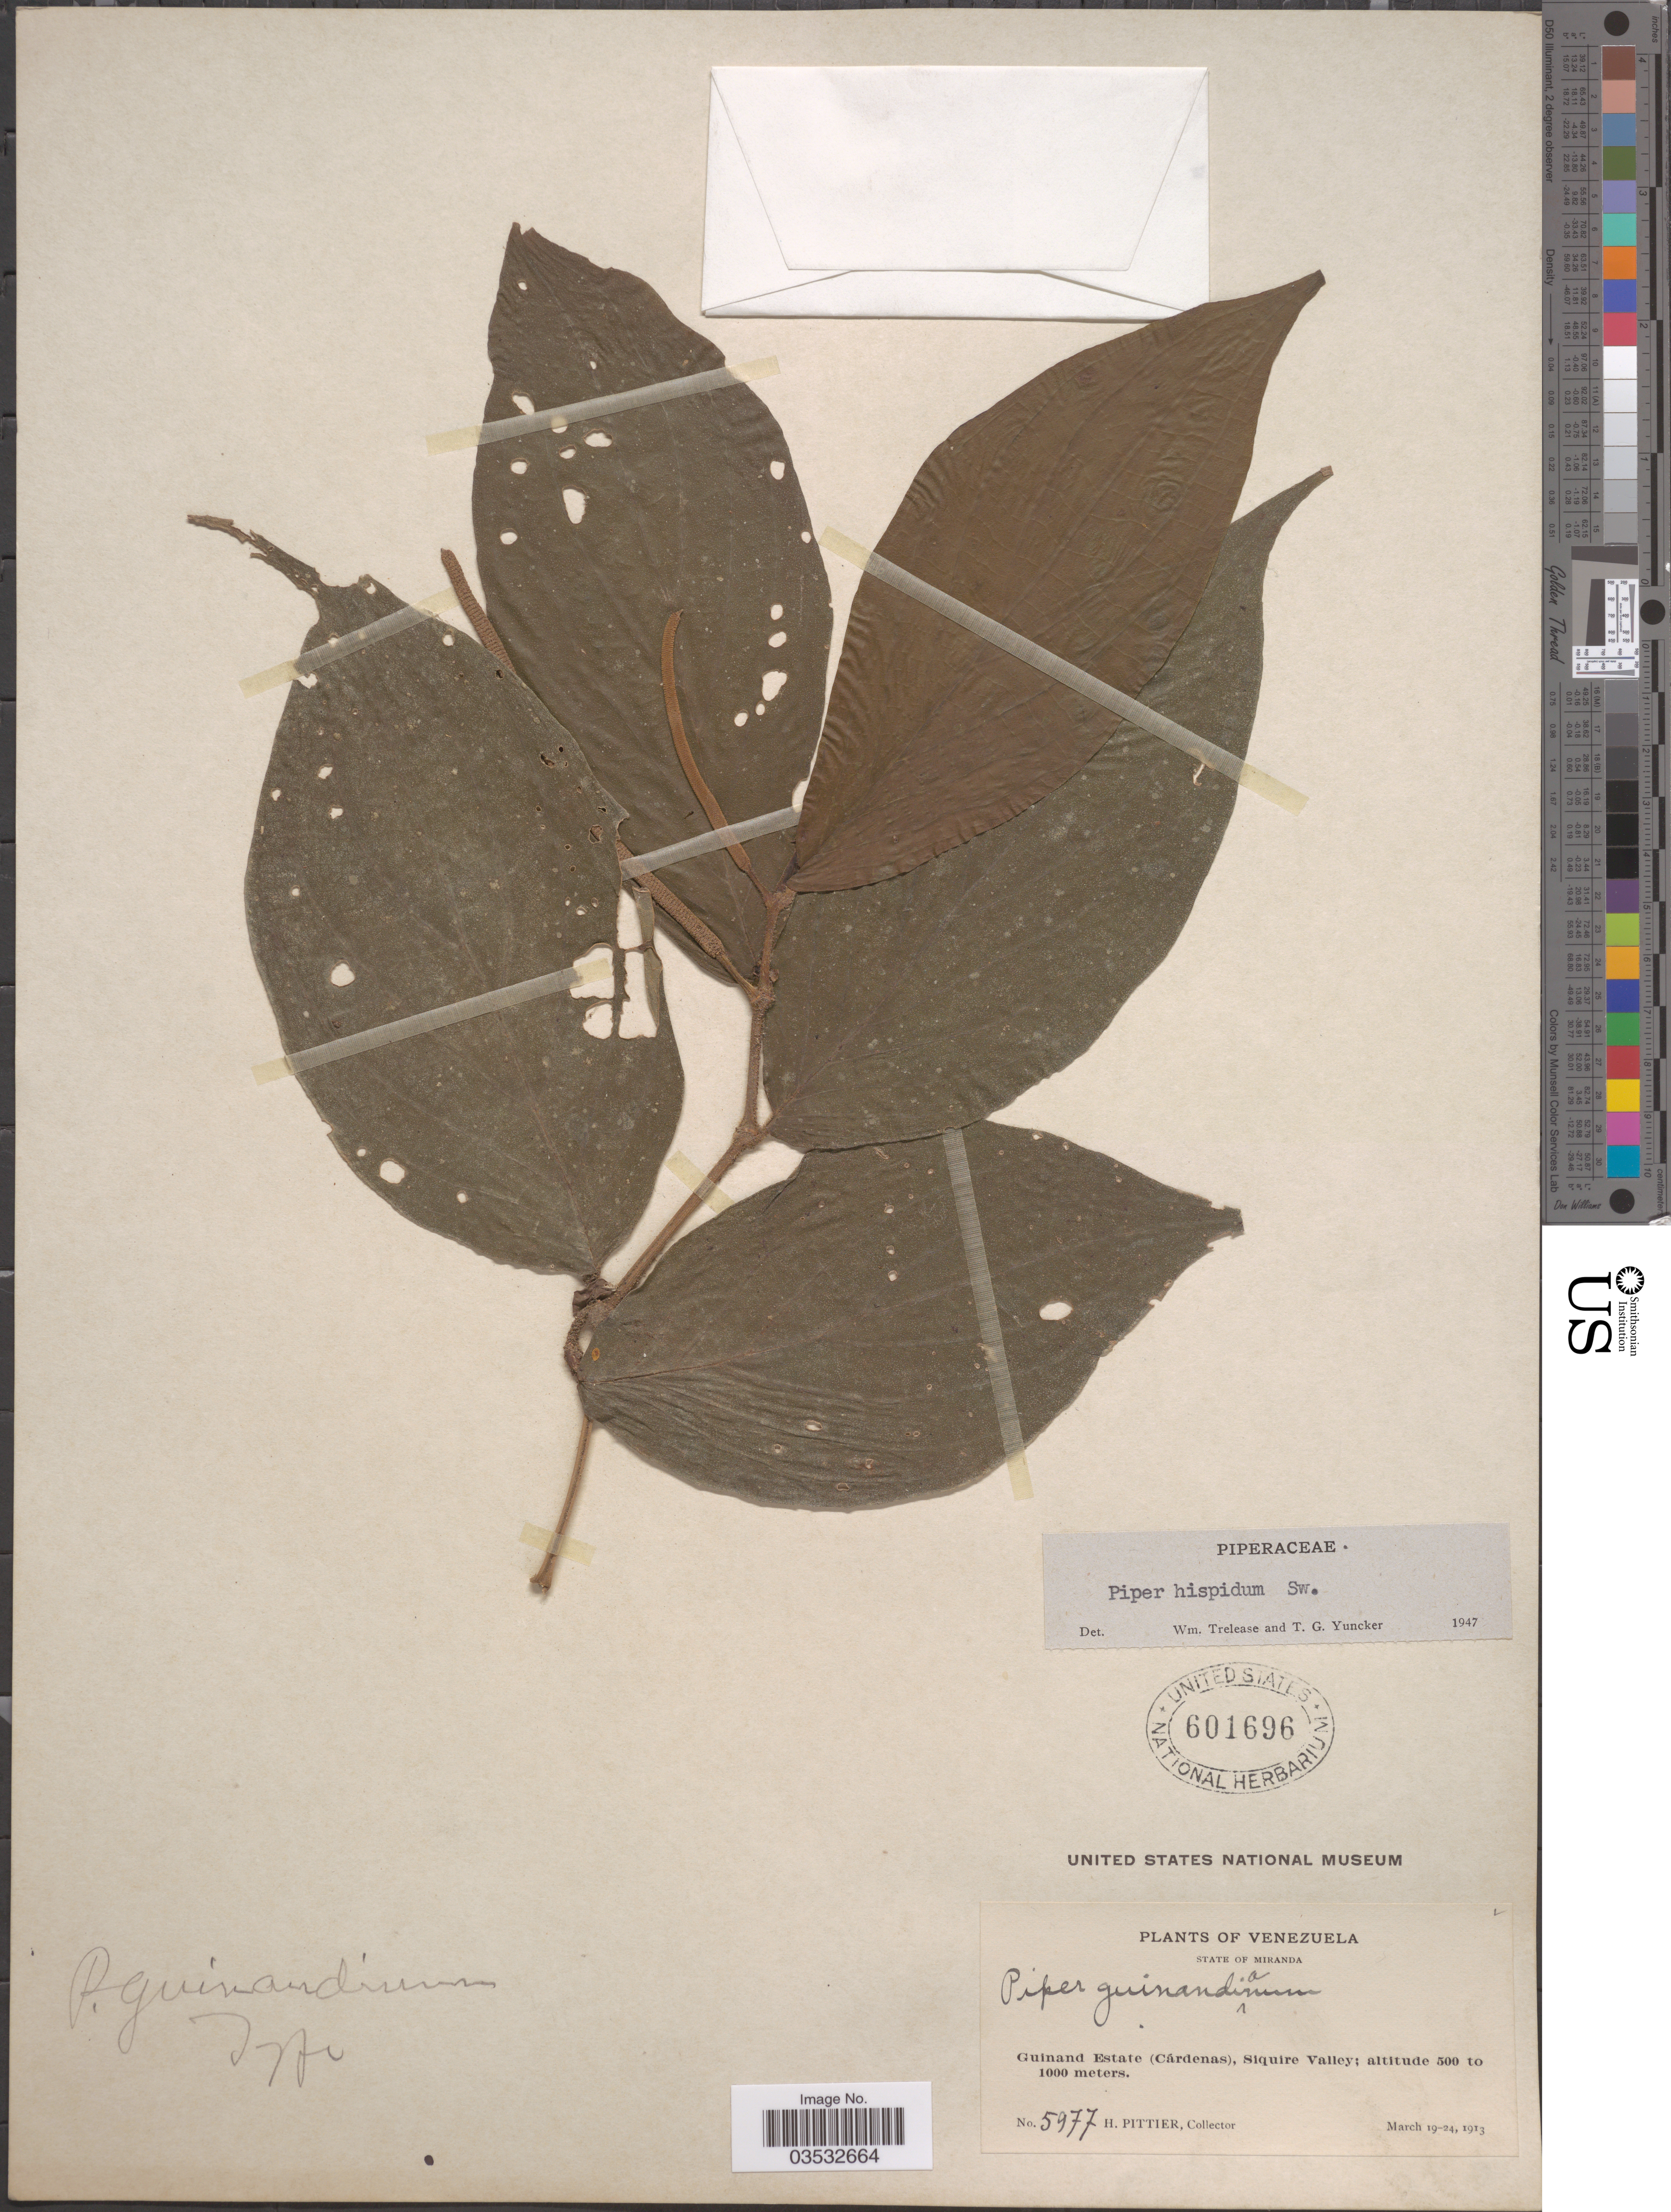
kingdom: Plantae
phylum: Tracheophyta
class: Magnoliopsida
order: Piperales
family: Piperaceae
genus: Piper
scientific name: Piper hispidum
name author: Sw.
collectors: H. F. Pittier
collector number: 5977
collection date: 1913-03-19/1913-03-24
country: Venezuela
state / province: Miranda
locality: Guinand Estate (Cárdenas), Siquire Valley.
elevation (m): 500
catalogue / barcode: US 601696